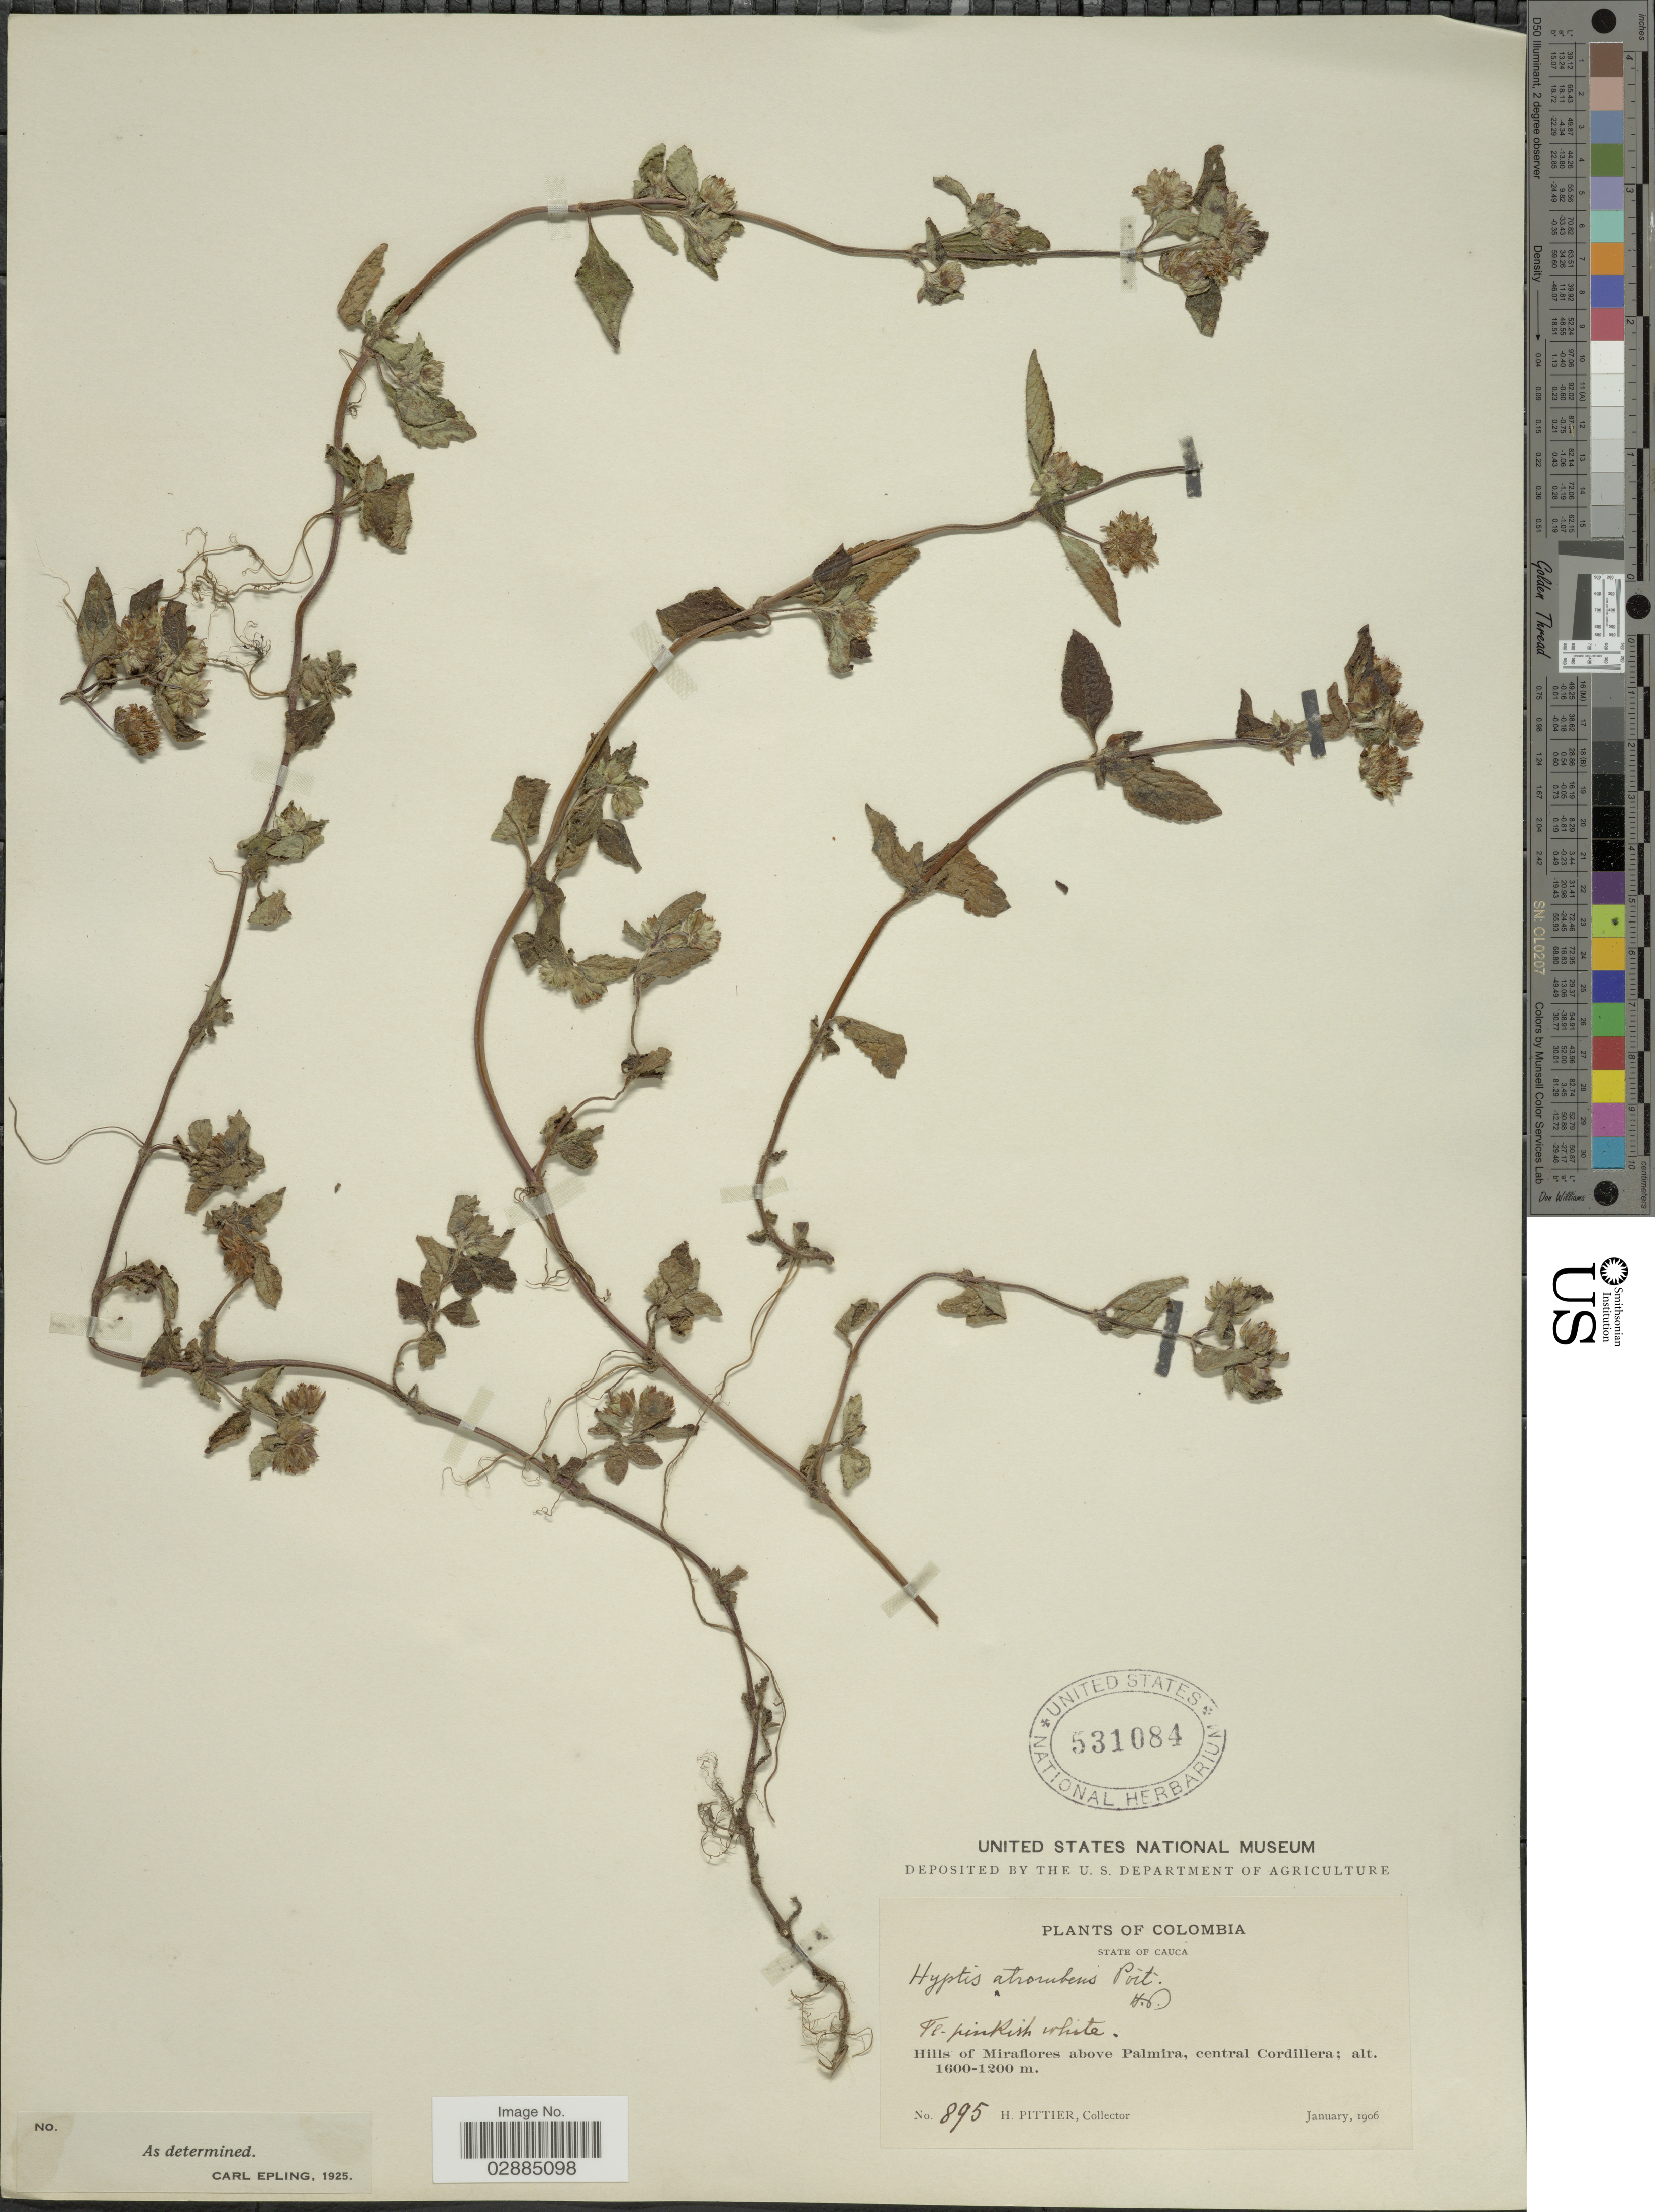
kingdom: Plantae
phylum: Tracheophyta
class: Magnoliopsida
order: Lamiales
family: Lamiaceae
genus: Hyptis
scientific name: Hyptis atrorubens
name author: Poit.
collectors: H. F. Pittier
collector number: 895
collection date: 1906-01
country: Colombia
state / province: Cauca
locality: Hills of Miraflores above Palmira, central Cordillera.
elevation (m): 1200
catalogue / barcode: US 531084